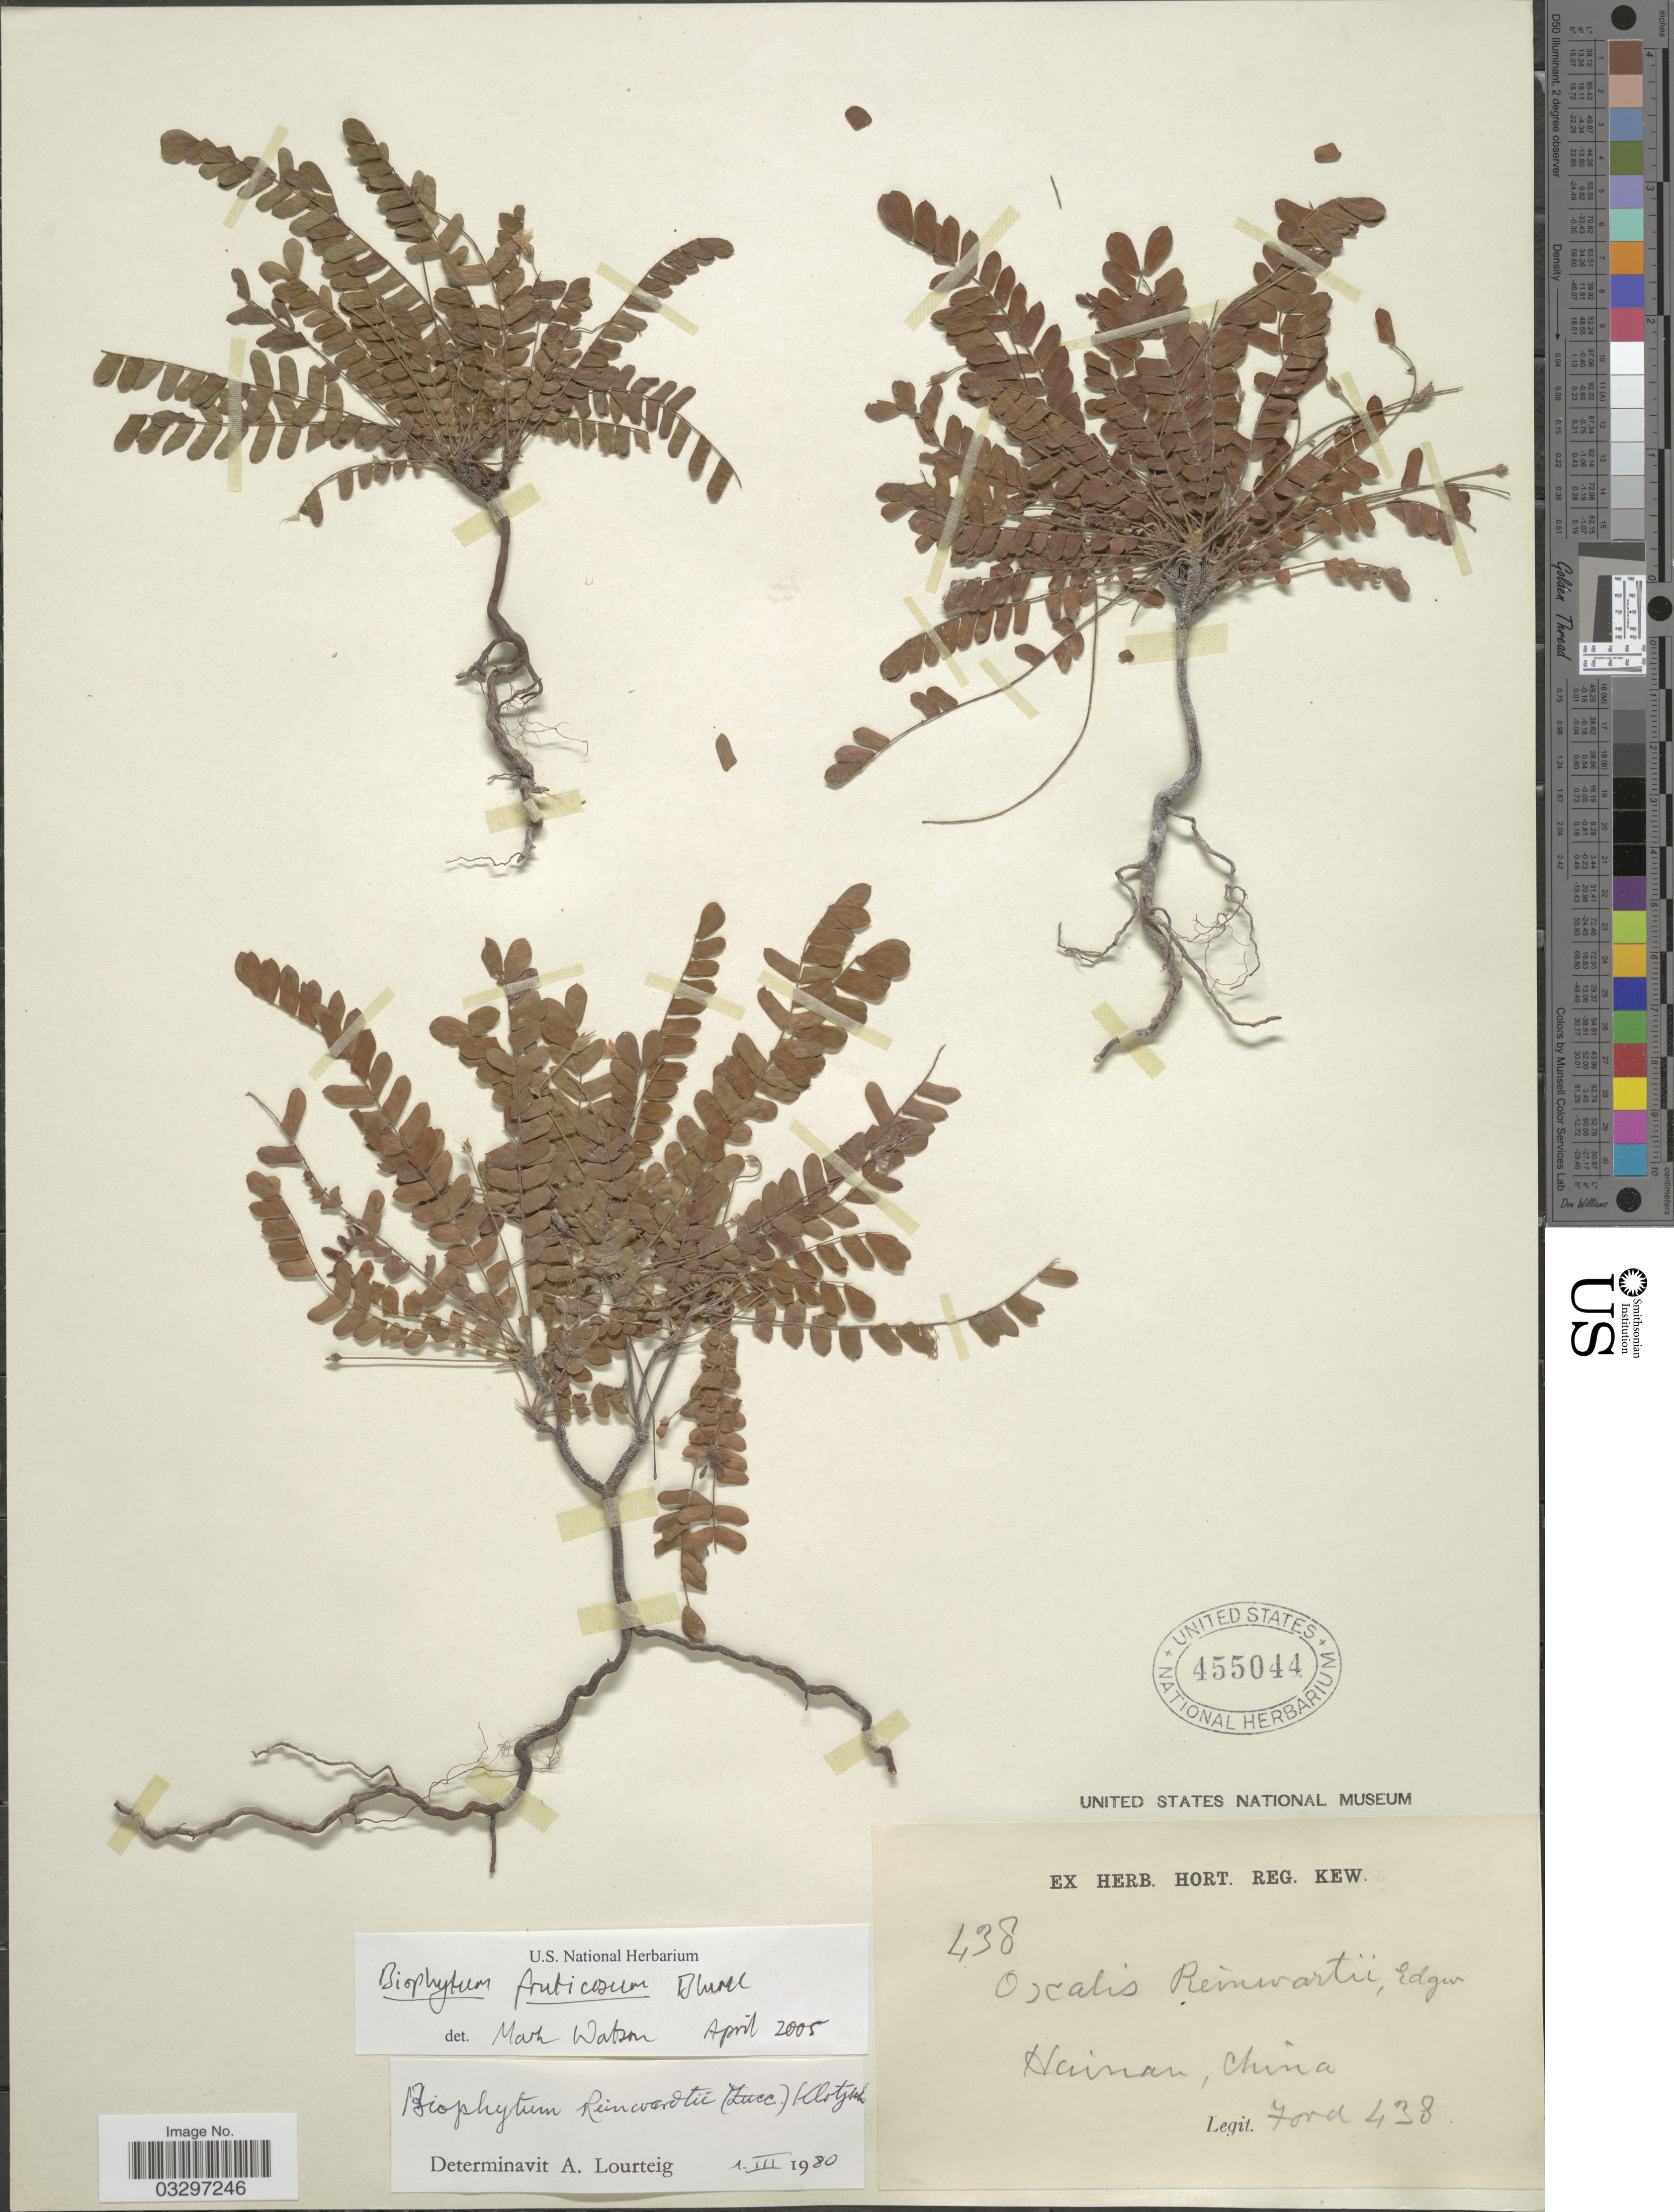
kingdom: Plantae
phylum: Tracheophyta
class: Magnoliopsida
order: Oxalidales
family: Oxalidaceae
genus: Biophytum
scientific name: Biophytum fruticosum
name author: Blume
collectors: -. Ford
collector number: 438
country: China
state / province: Hainan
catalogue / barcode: US 455044